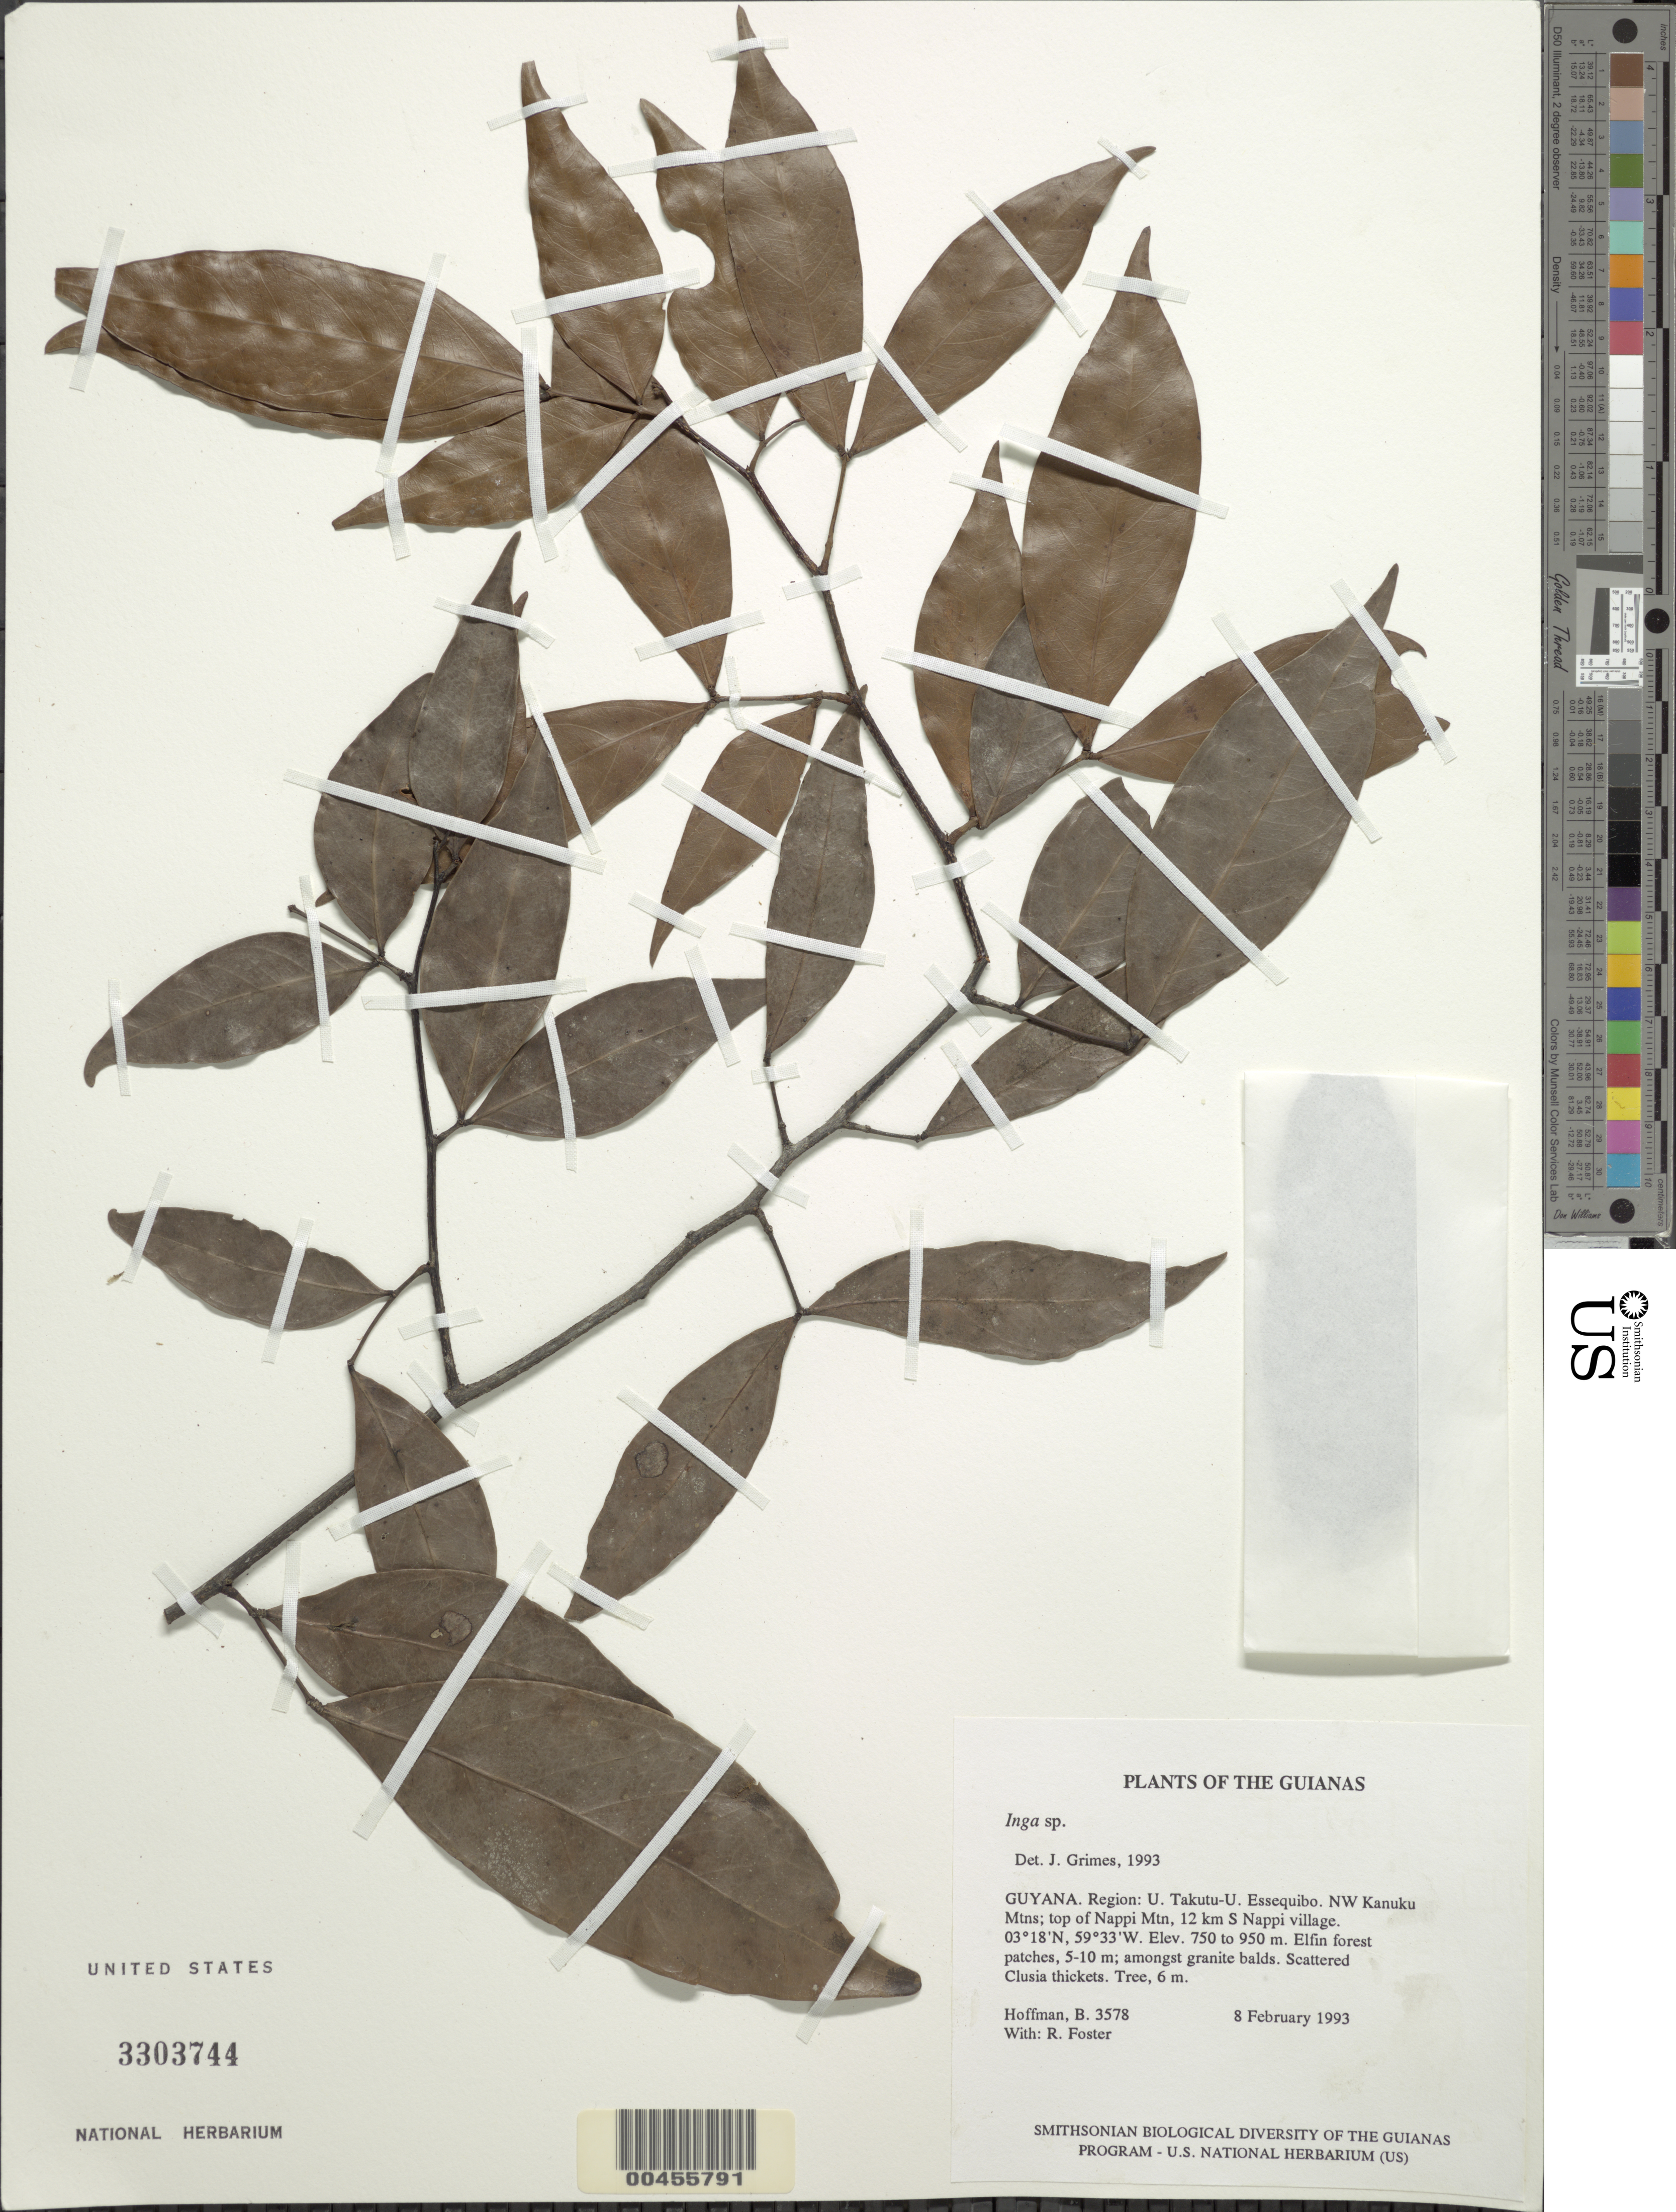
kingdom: Plantae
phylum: Tracheophyta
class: Magnoliopsida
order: Fabales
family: Fabaceae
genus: Inga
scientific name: Inga sp.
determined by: Grimes, J.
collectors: B. Hoffman & R. Foster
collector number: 3578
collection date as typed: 8 February 1993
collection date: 1993-02-08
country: Guyana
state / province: U. Takutu-U. Essequibo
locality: NW Kanuku Mountains; top of Nappi Mountain, 12 km S of Nappi village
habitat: Elfin forest patches, 5-10 m; amongst granite balds. Scattered Clusia thickets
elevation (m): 750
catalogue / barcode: US 3303744